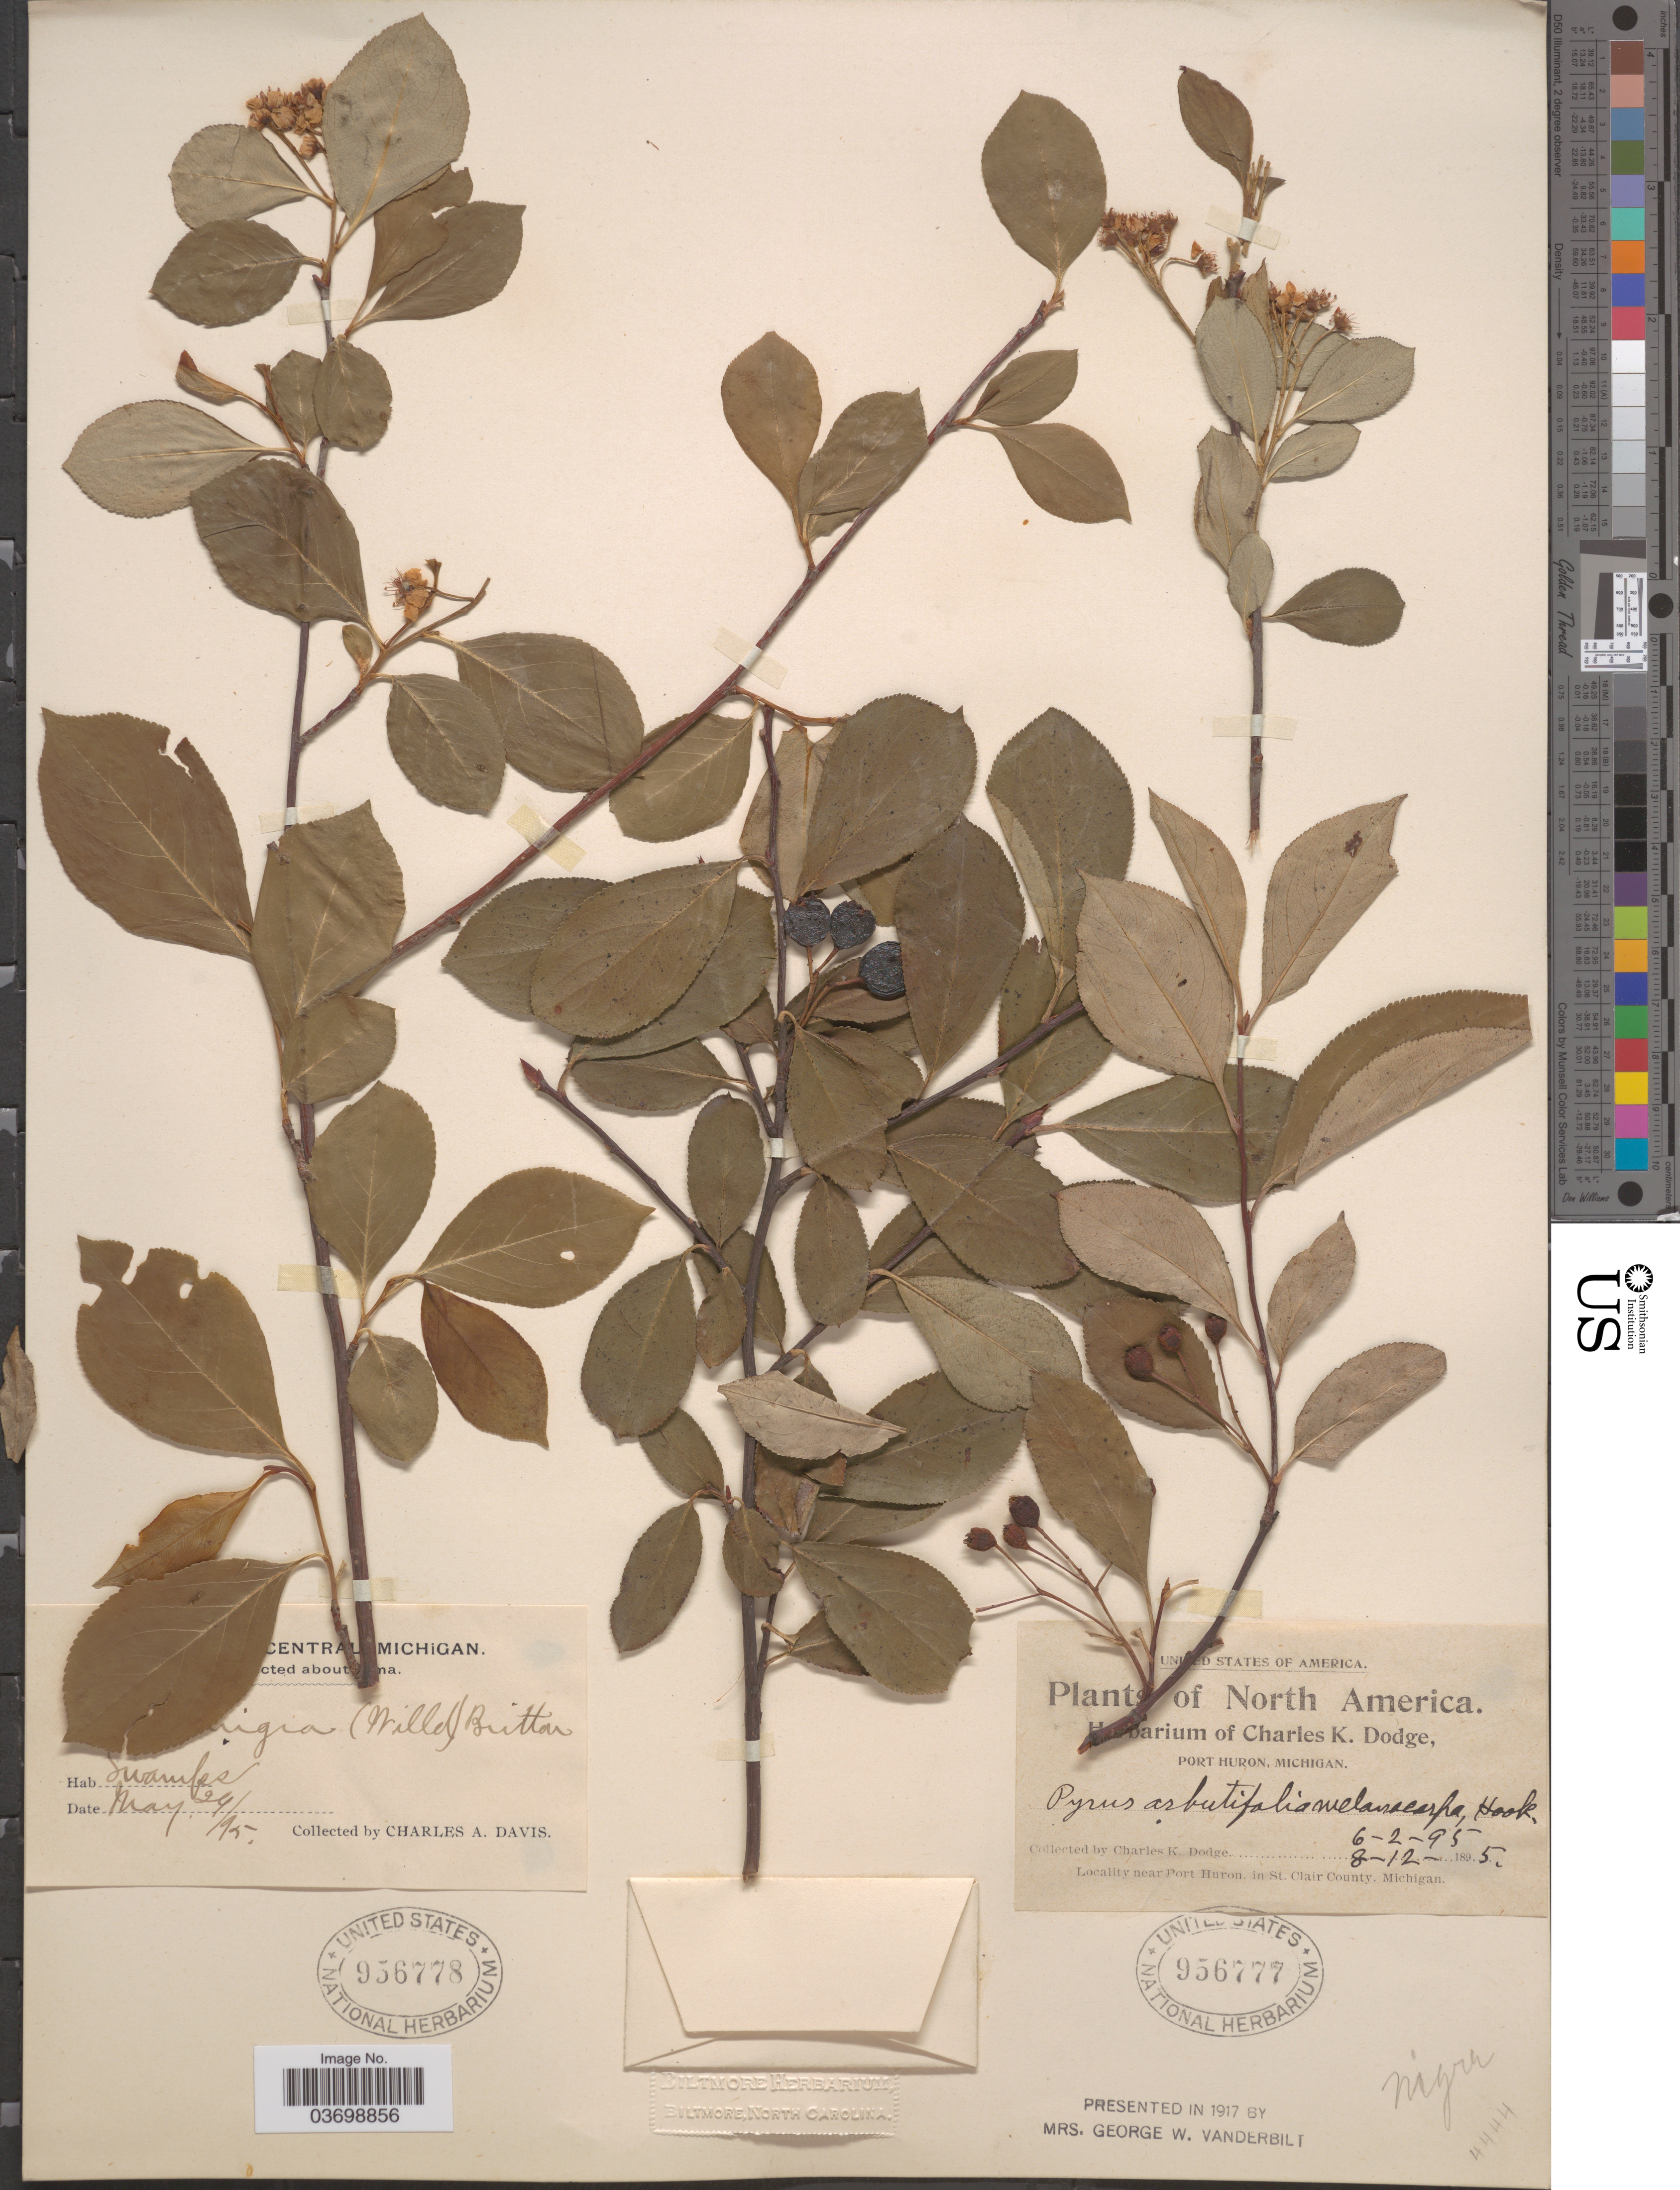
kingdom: Plantae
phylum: Tracheophyta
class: Magnoliopsida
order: Rosales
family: Rosaceae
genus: Aronia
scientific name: Aronia melanocarpa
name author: (Michx.) Elliott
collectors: C. K. Dodge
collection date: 1895-06-02/1895-08-12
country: United States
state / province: Michigan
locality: Near Port Huron, in St. Clair County.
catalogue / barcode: US 956777